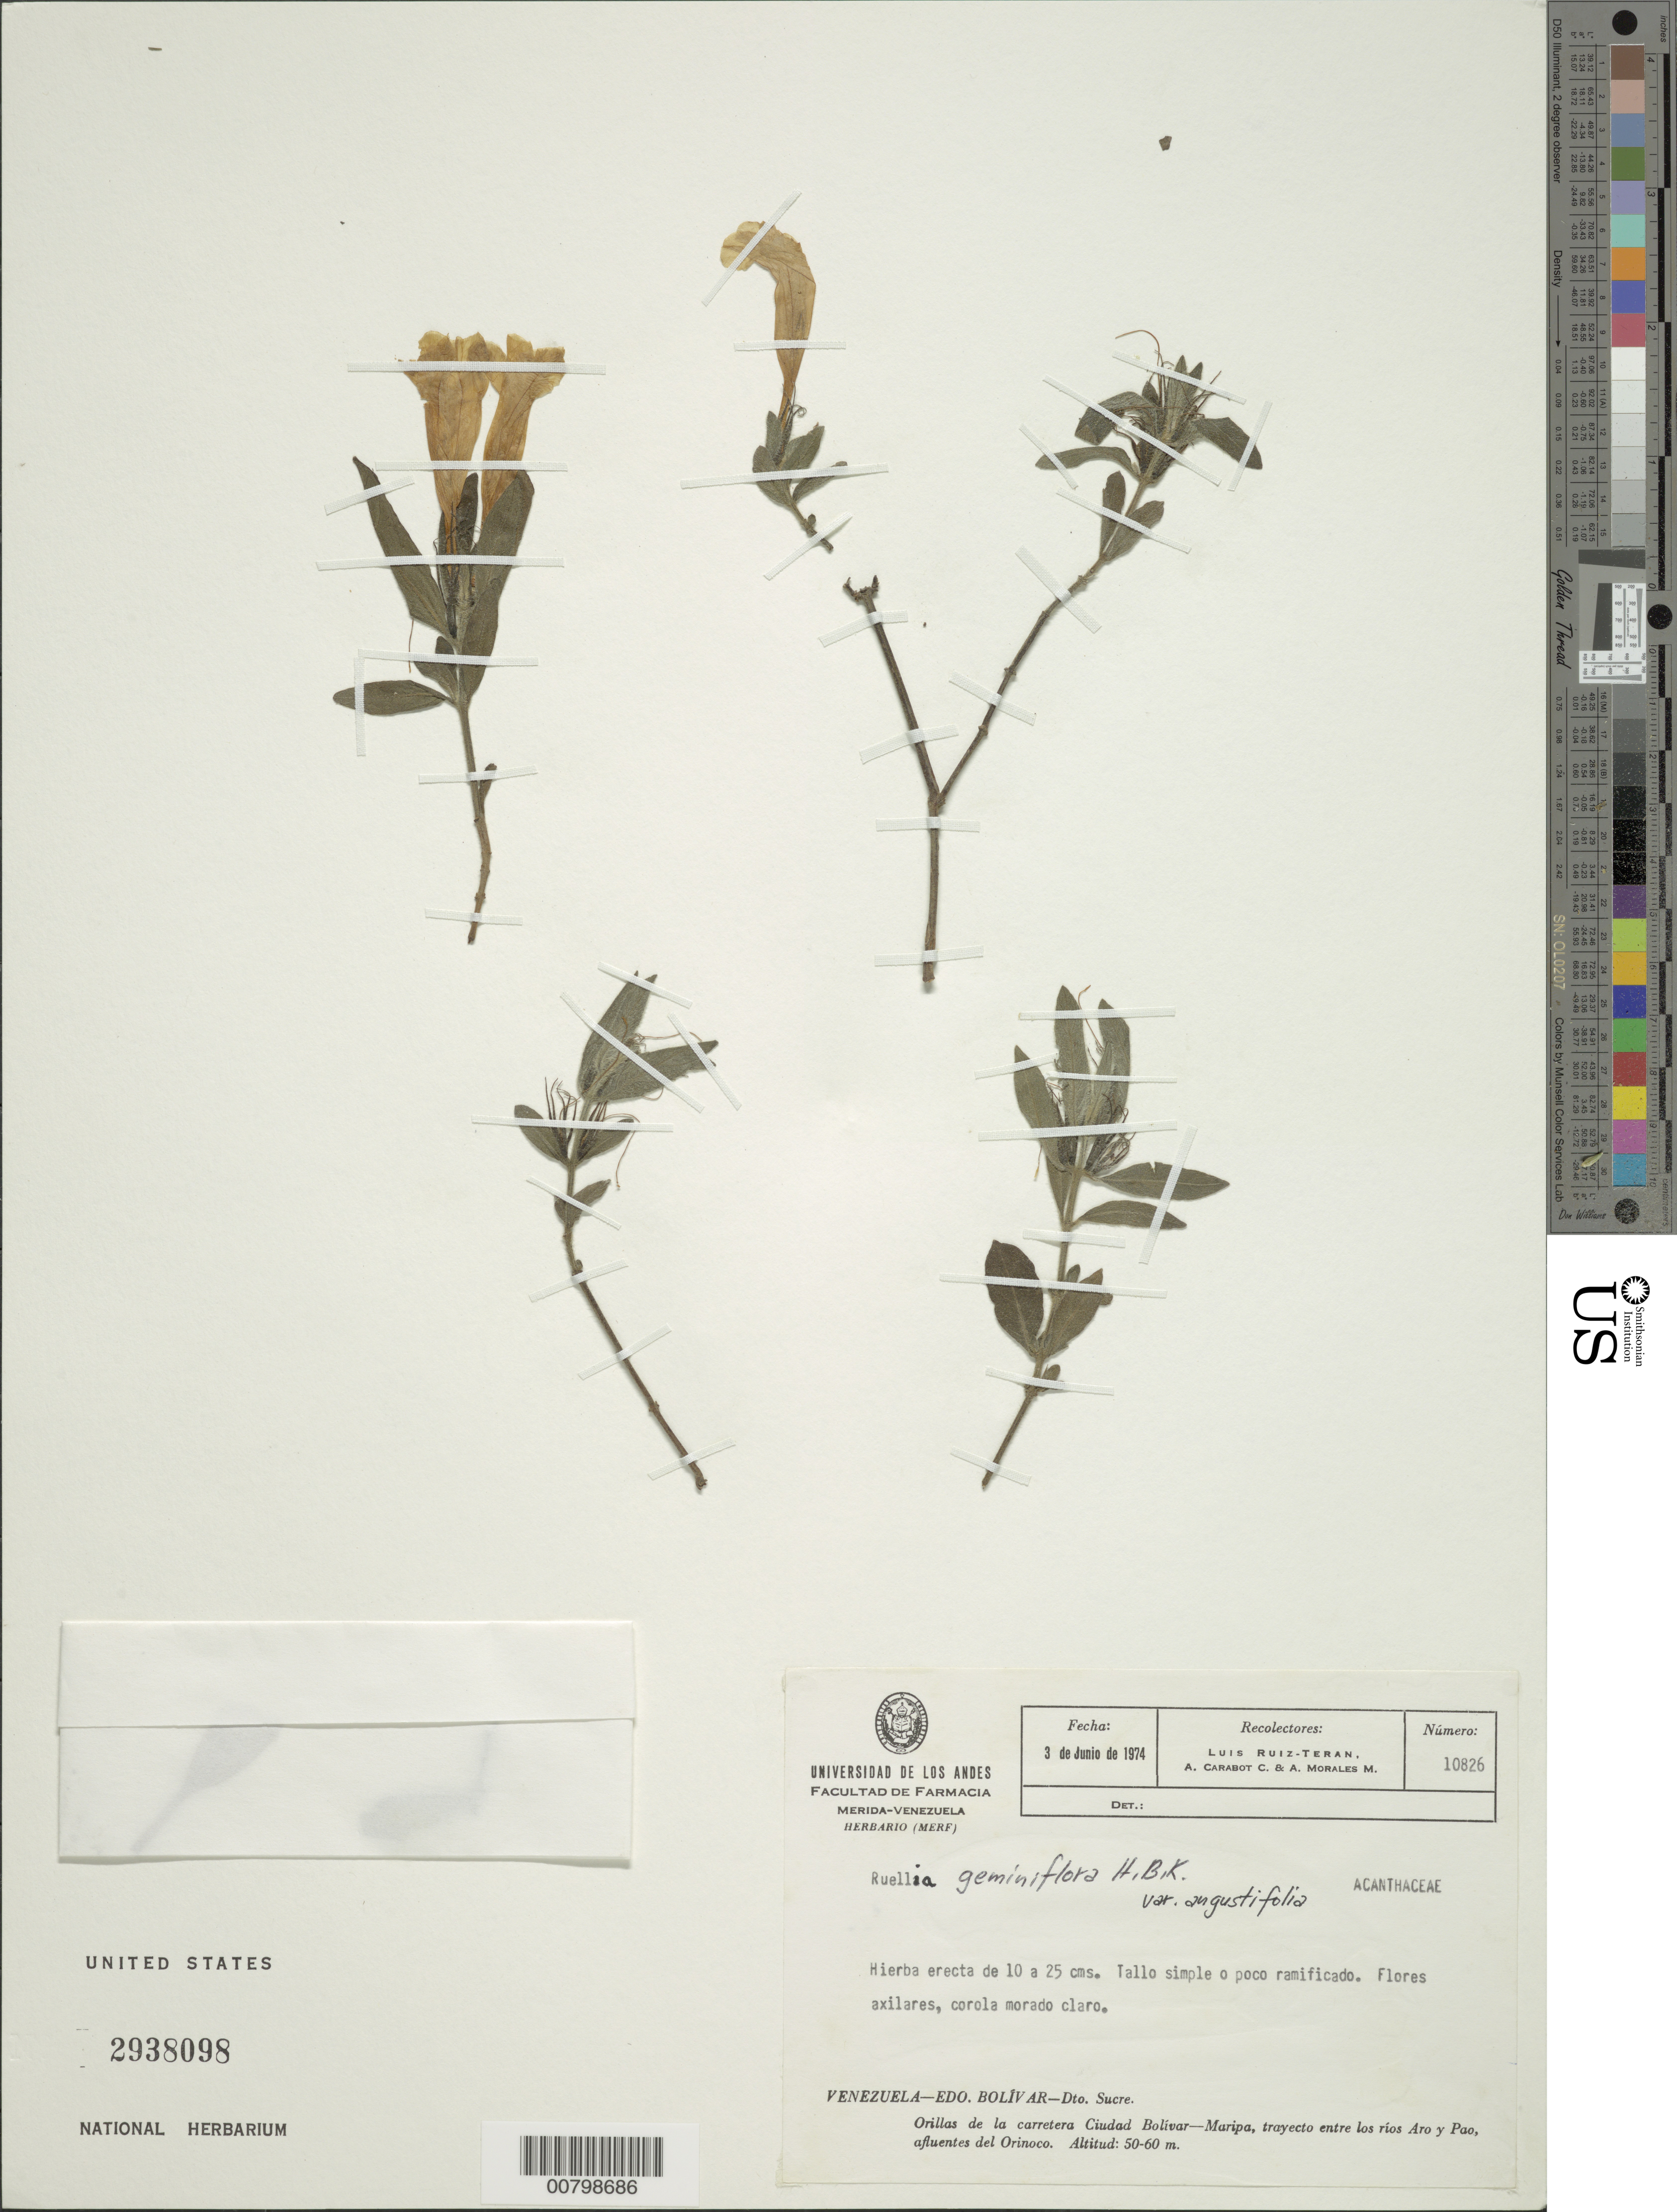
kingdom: Plantae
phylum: Tracheophyta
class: Magnoliopsida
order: Lamiales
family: Acanthaceae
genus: Ruellia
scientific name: Ruellia geminiflora var. angustifolia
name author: (Nees) Griseb.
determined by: Wasshausen, Dieter C., (BOT), Smithsonian Institution - National Museum of Natural History (UNITED STATES)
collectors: L. E. Ruíz-Terán, A. Carabot C. & A. Morales M.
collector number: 10826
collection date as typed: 3-Jun-74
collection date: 1974-06-03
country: Venezuela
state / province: Bolívar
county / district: Sucre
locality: Ciudad Bolívar to Maripa road, betw Ríos Pao y Aro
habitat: Roadside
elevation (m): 50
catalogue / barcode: US 2938098